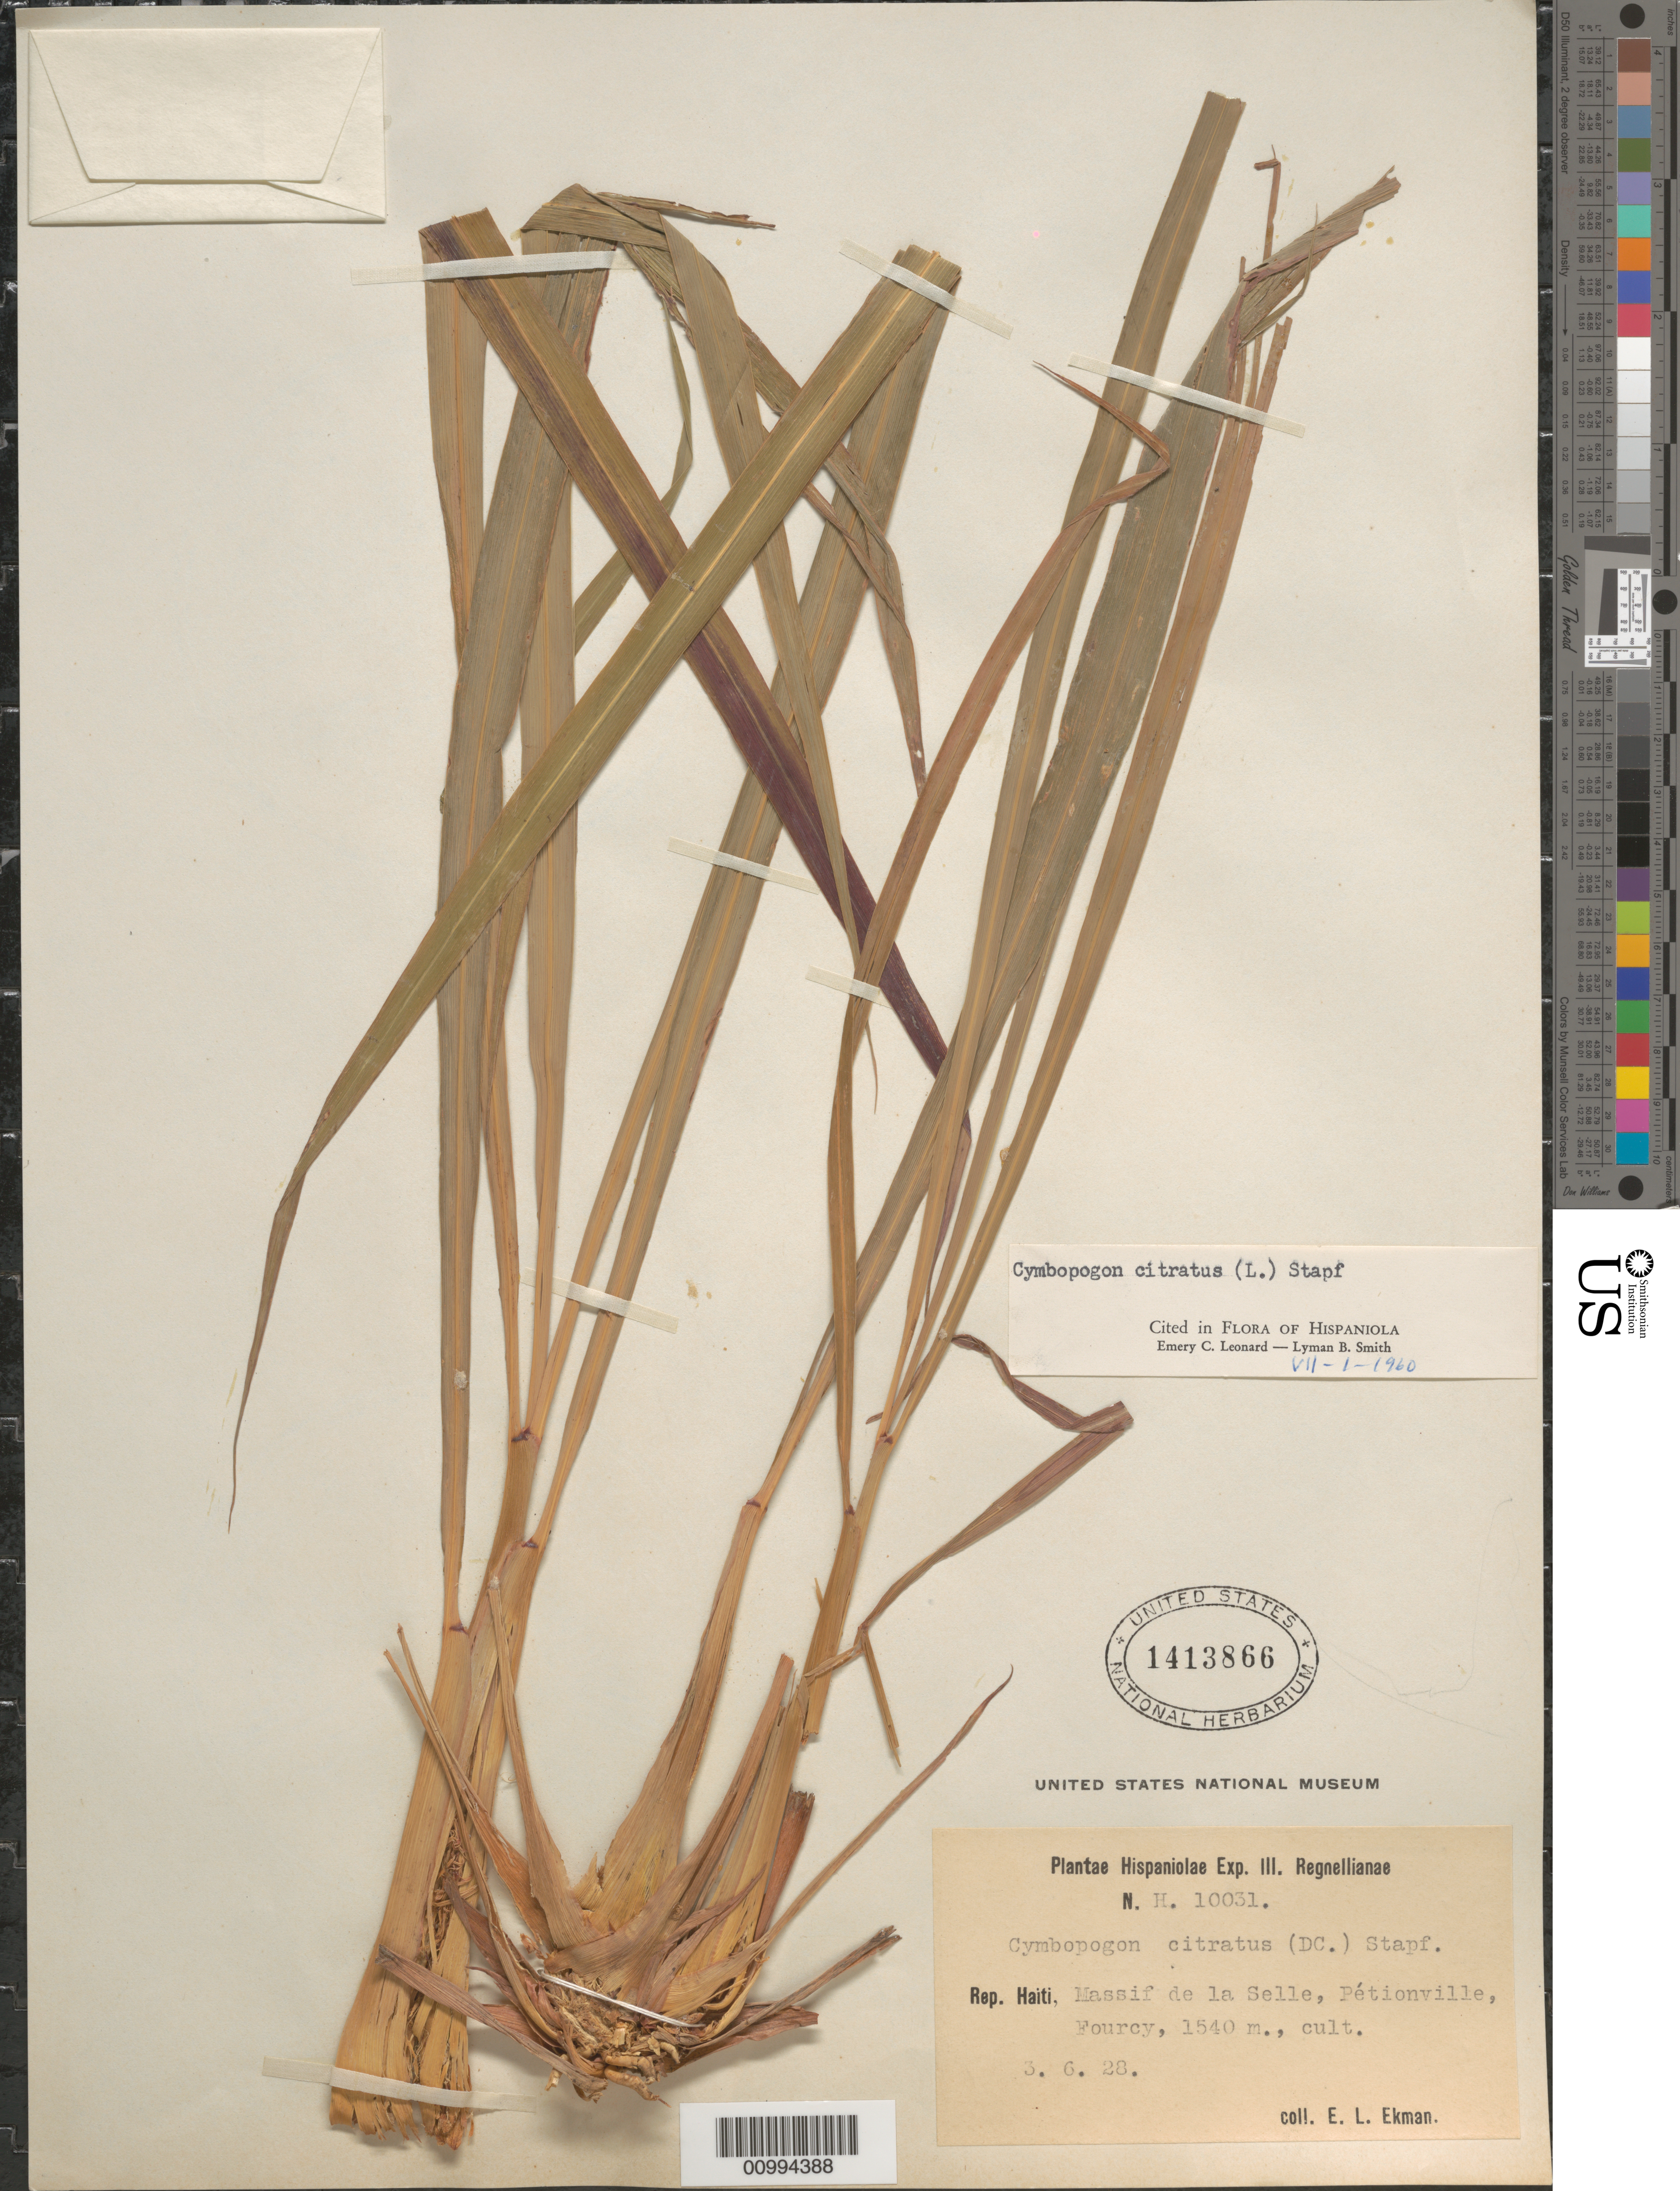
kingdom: Plantae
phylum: Tracheophyta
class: Liliopsida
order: Poales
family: Poaceae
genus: Cymbopogon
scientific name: Cymbopogon citratus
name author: (DC.) Stapf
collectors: E. L. Ekman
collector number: H 10031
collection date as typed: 06 Mar 1928 or 03 Jun 1928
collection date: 1928-03-06 or 1928-06-03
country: Haiti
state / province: Óuest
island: Hispaniola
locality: Massif de la Selle, Petionville, Furcy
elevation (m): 1540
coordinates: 0 N, 0 E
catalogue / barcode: US 1413866